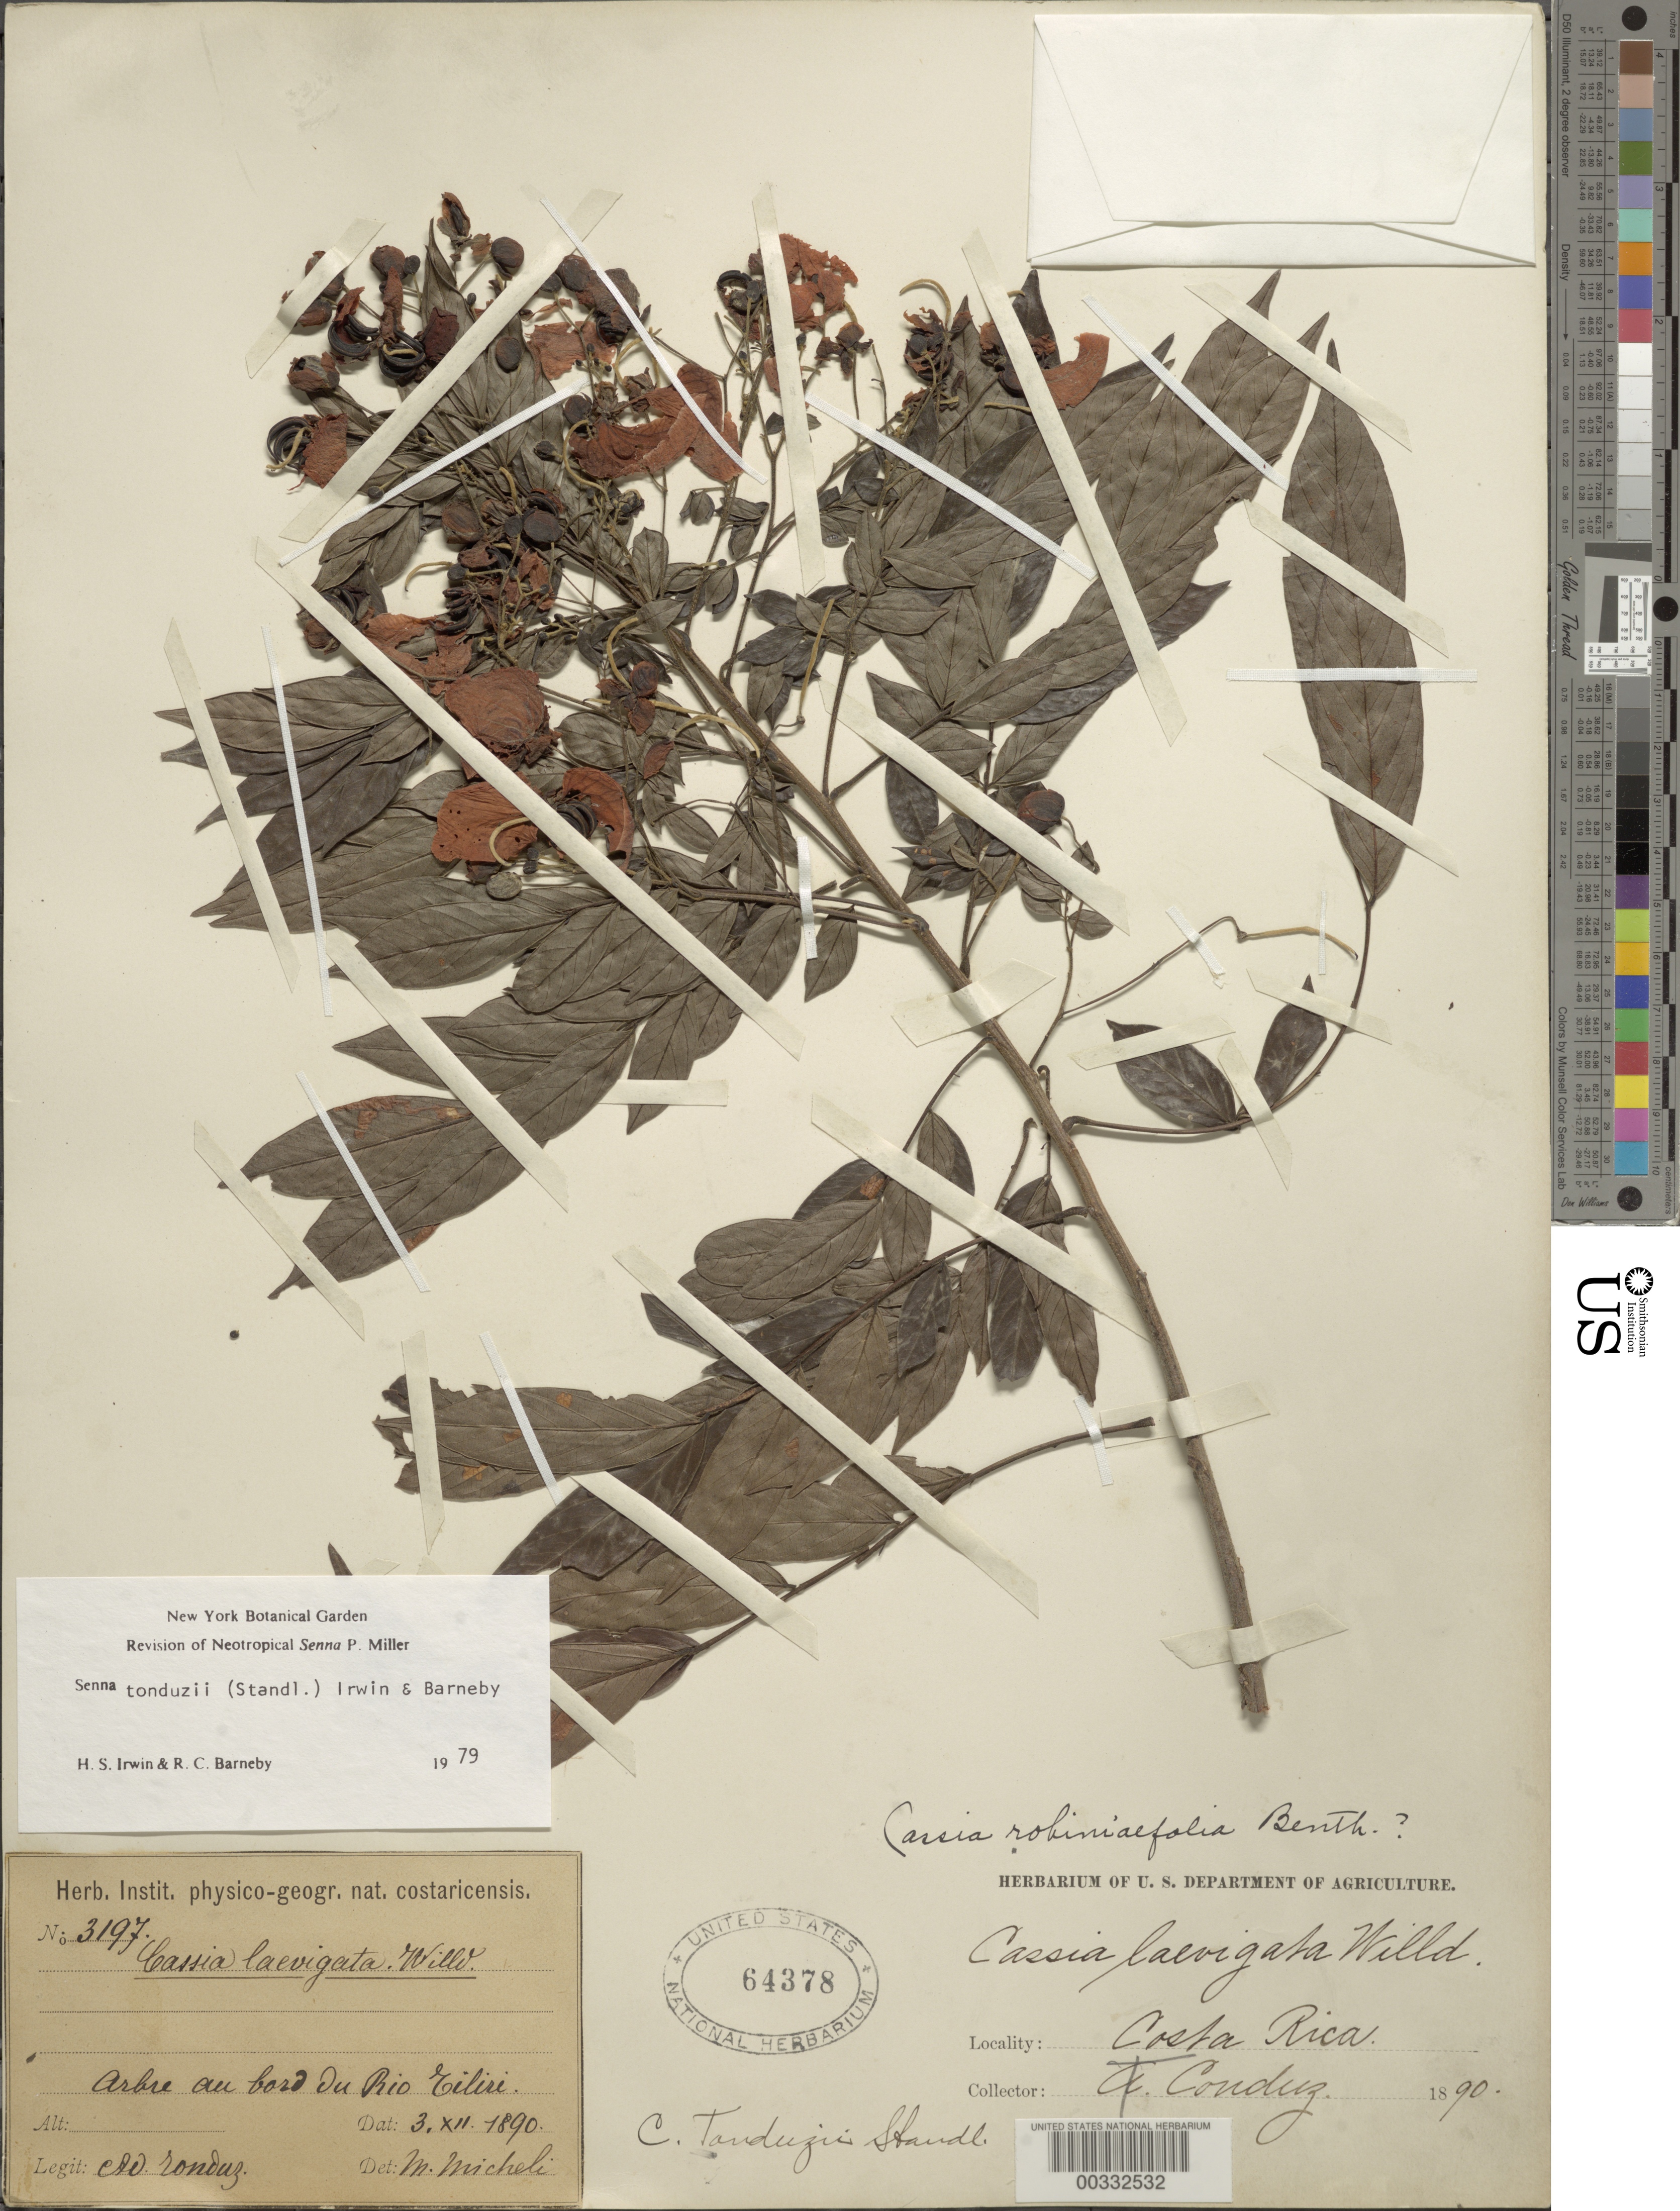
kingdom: Plantae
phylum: Tracheophyta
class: Magnoliopsida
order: Fabales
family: Fabaceae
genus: Senna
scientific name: Senna tonduzii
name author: (Standl.) H.S. Irwin & Barneby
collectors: A. Tonduz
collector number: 3197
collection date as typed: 03 Dec 1890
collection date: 1890-12-03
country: Costa Rica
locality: Edge of Rio Tiliri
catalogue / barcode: US 64378